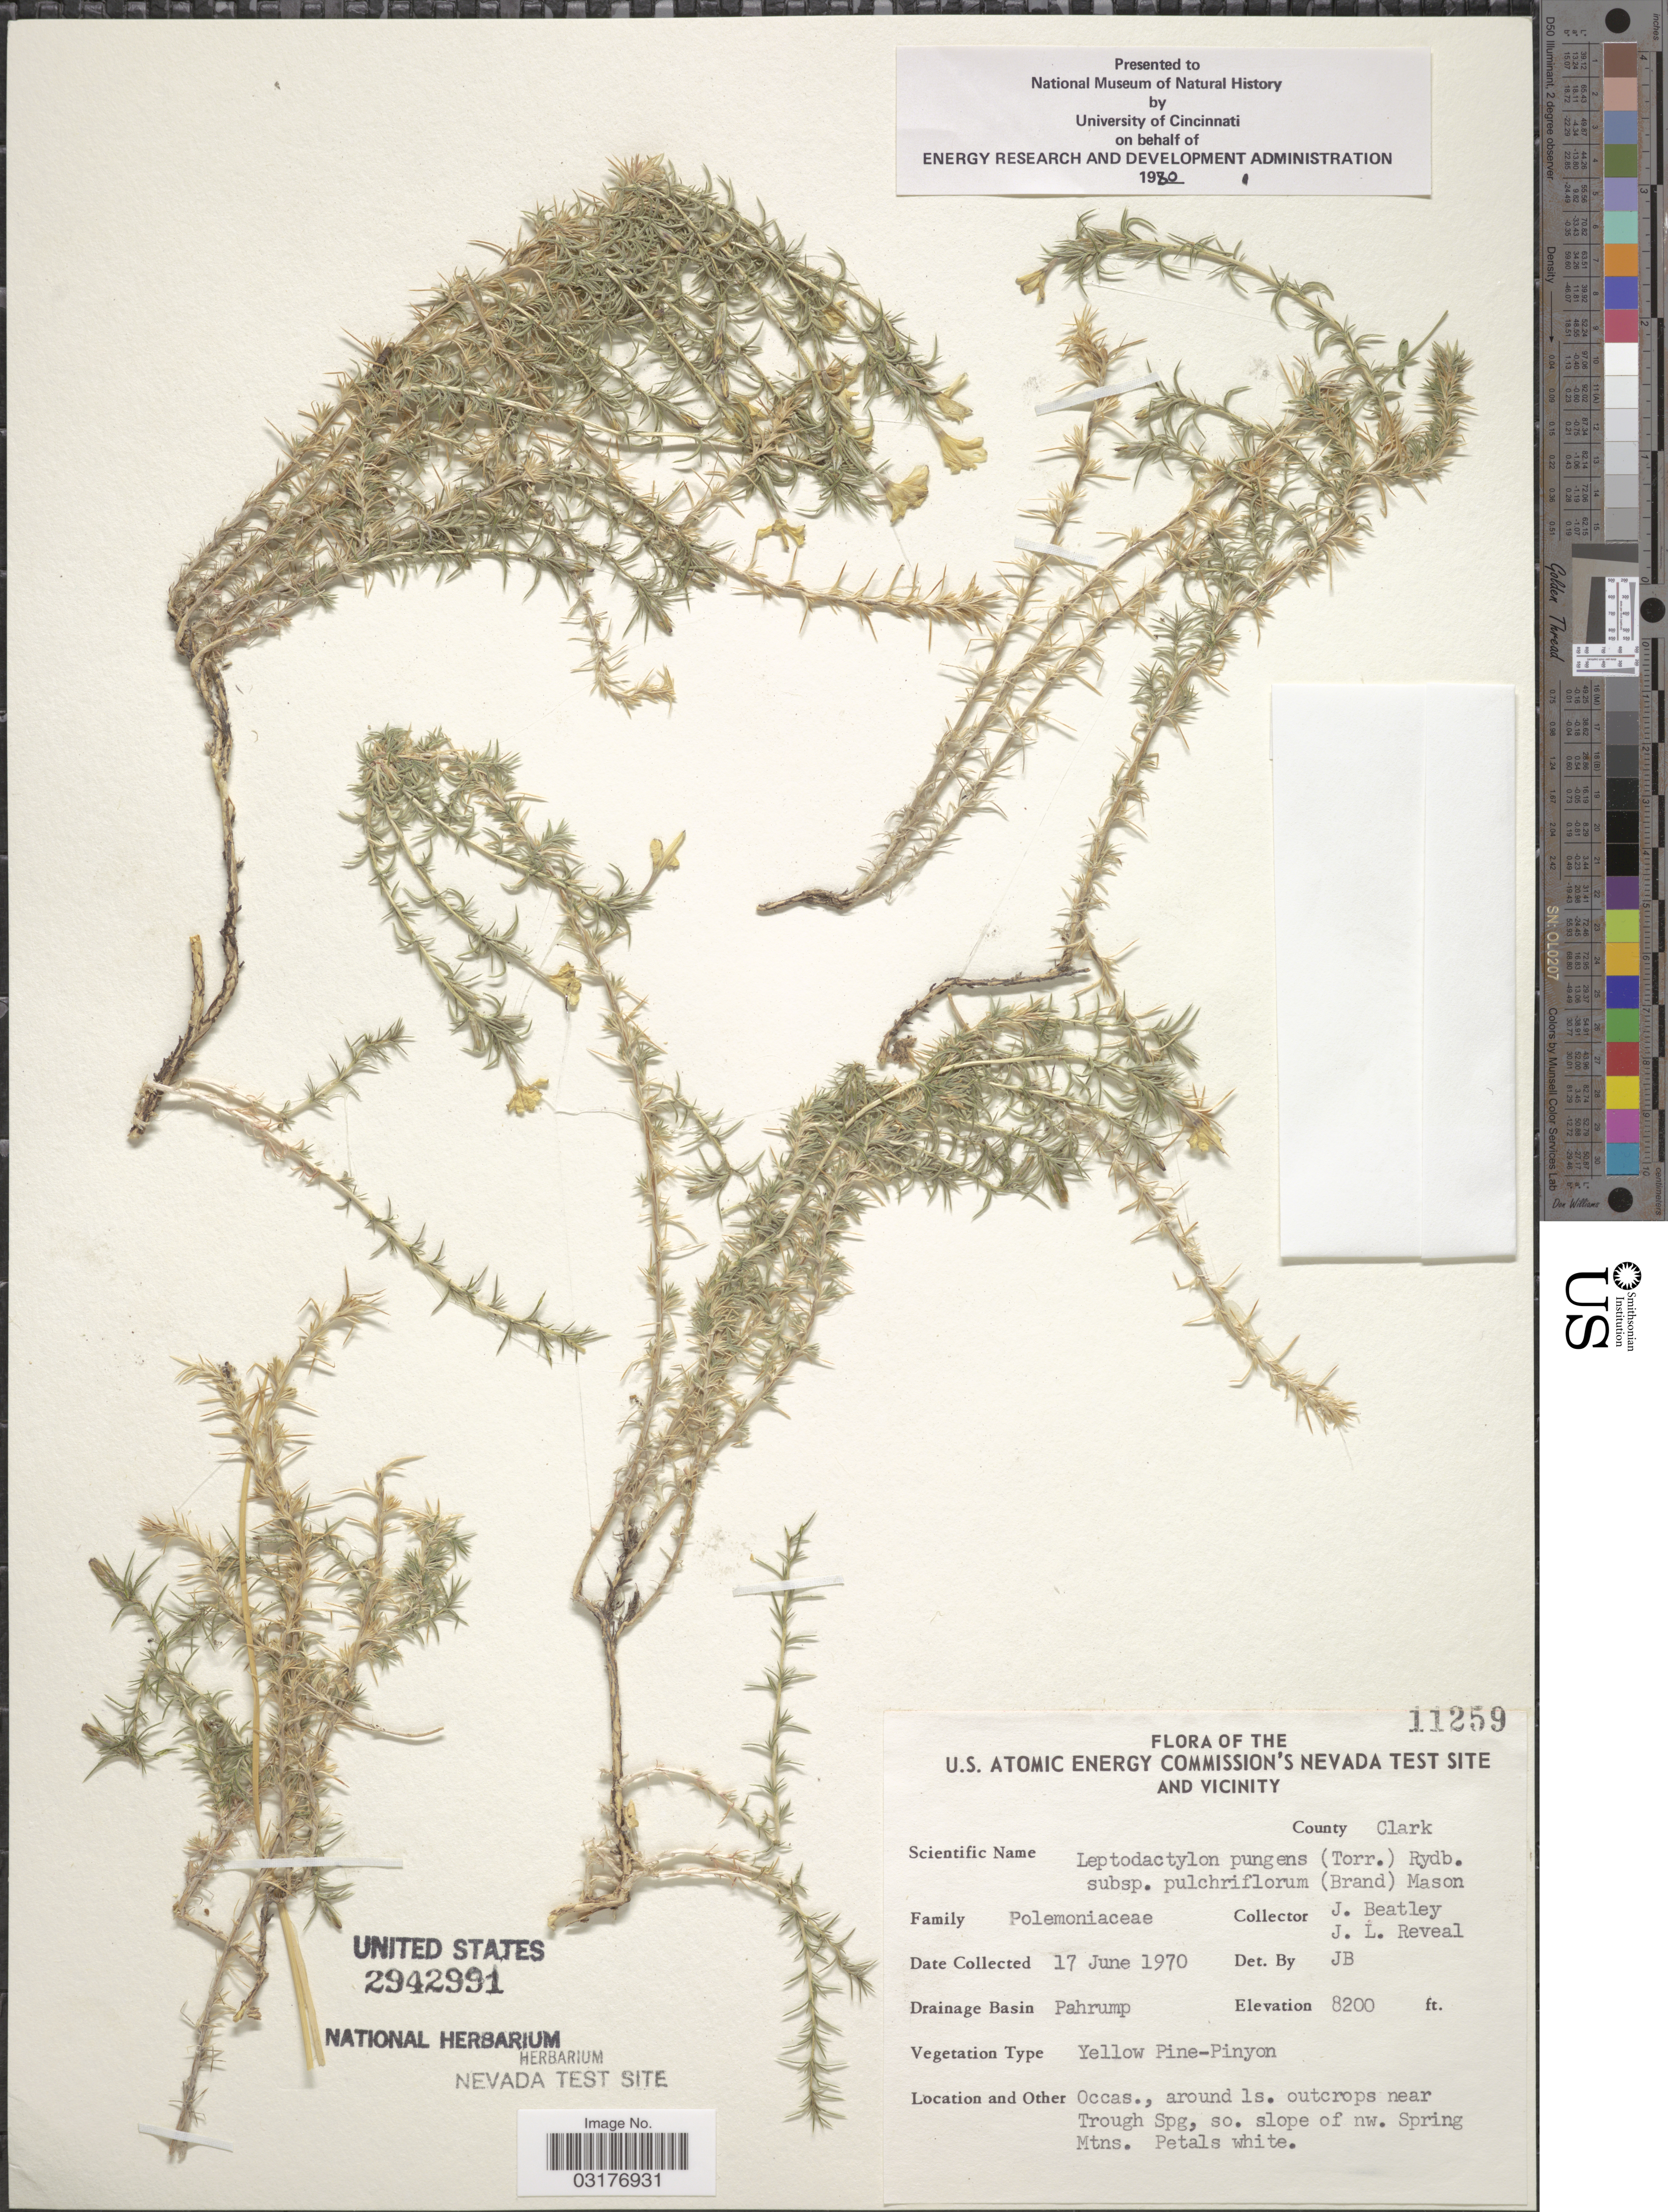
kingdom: Plantae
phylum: Tracheophyta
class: Magnoliopsida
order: Ericales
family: Polemoniaceae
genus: Linanthus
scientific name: Linanthus pungens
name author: (Torr.) J.M. Porter & L.A. Johnson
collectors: J. C. Beatley & J. L. Reveal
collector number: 11259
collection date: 1970-06-17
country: United States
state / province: Nevada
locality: The U.S. Atomic Energy Commission's Nevada Test Site and Vicinity. County Nye. Drainage Basin Pahrump. around ls. outcrops near Trough Spg, so. slope of nw. Spring Mtns.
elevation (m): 2499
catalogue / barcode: US 2942991